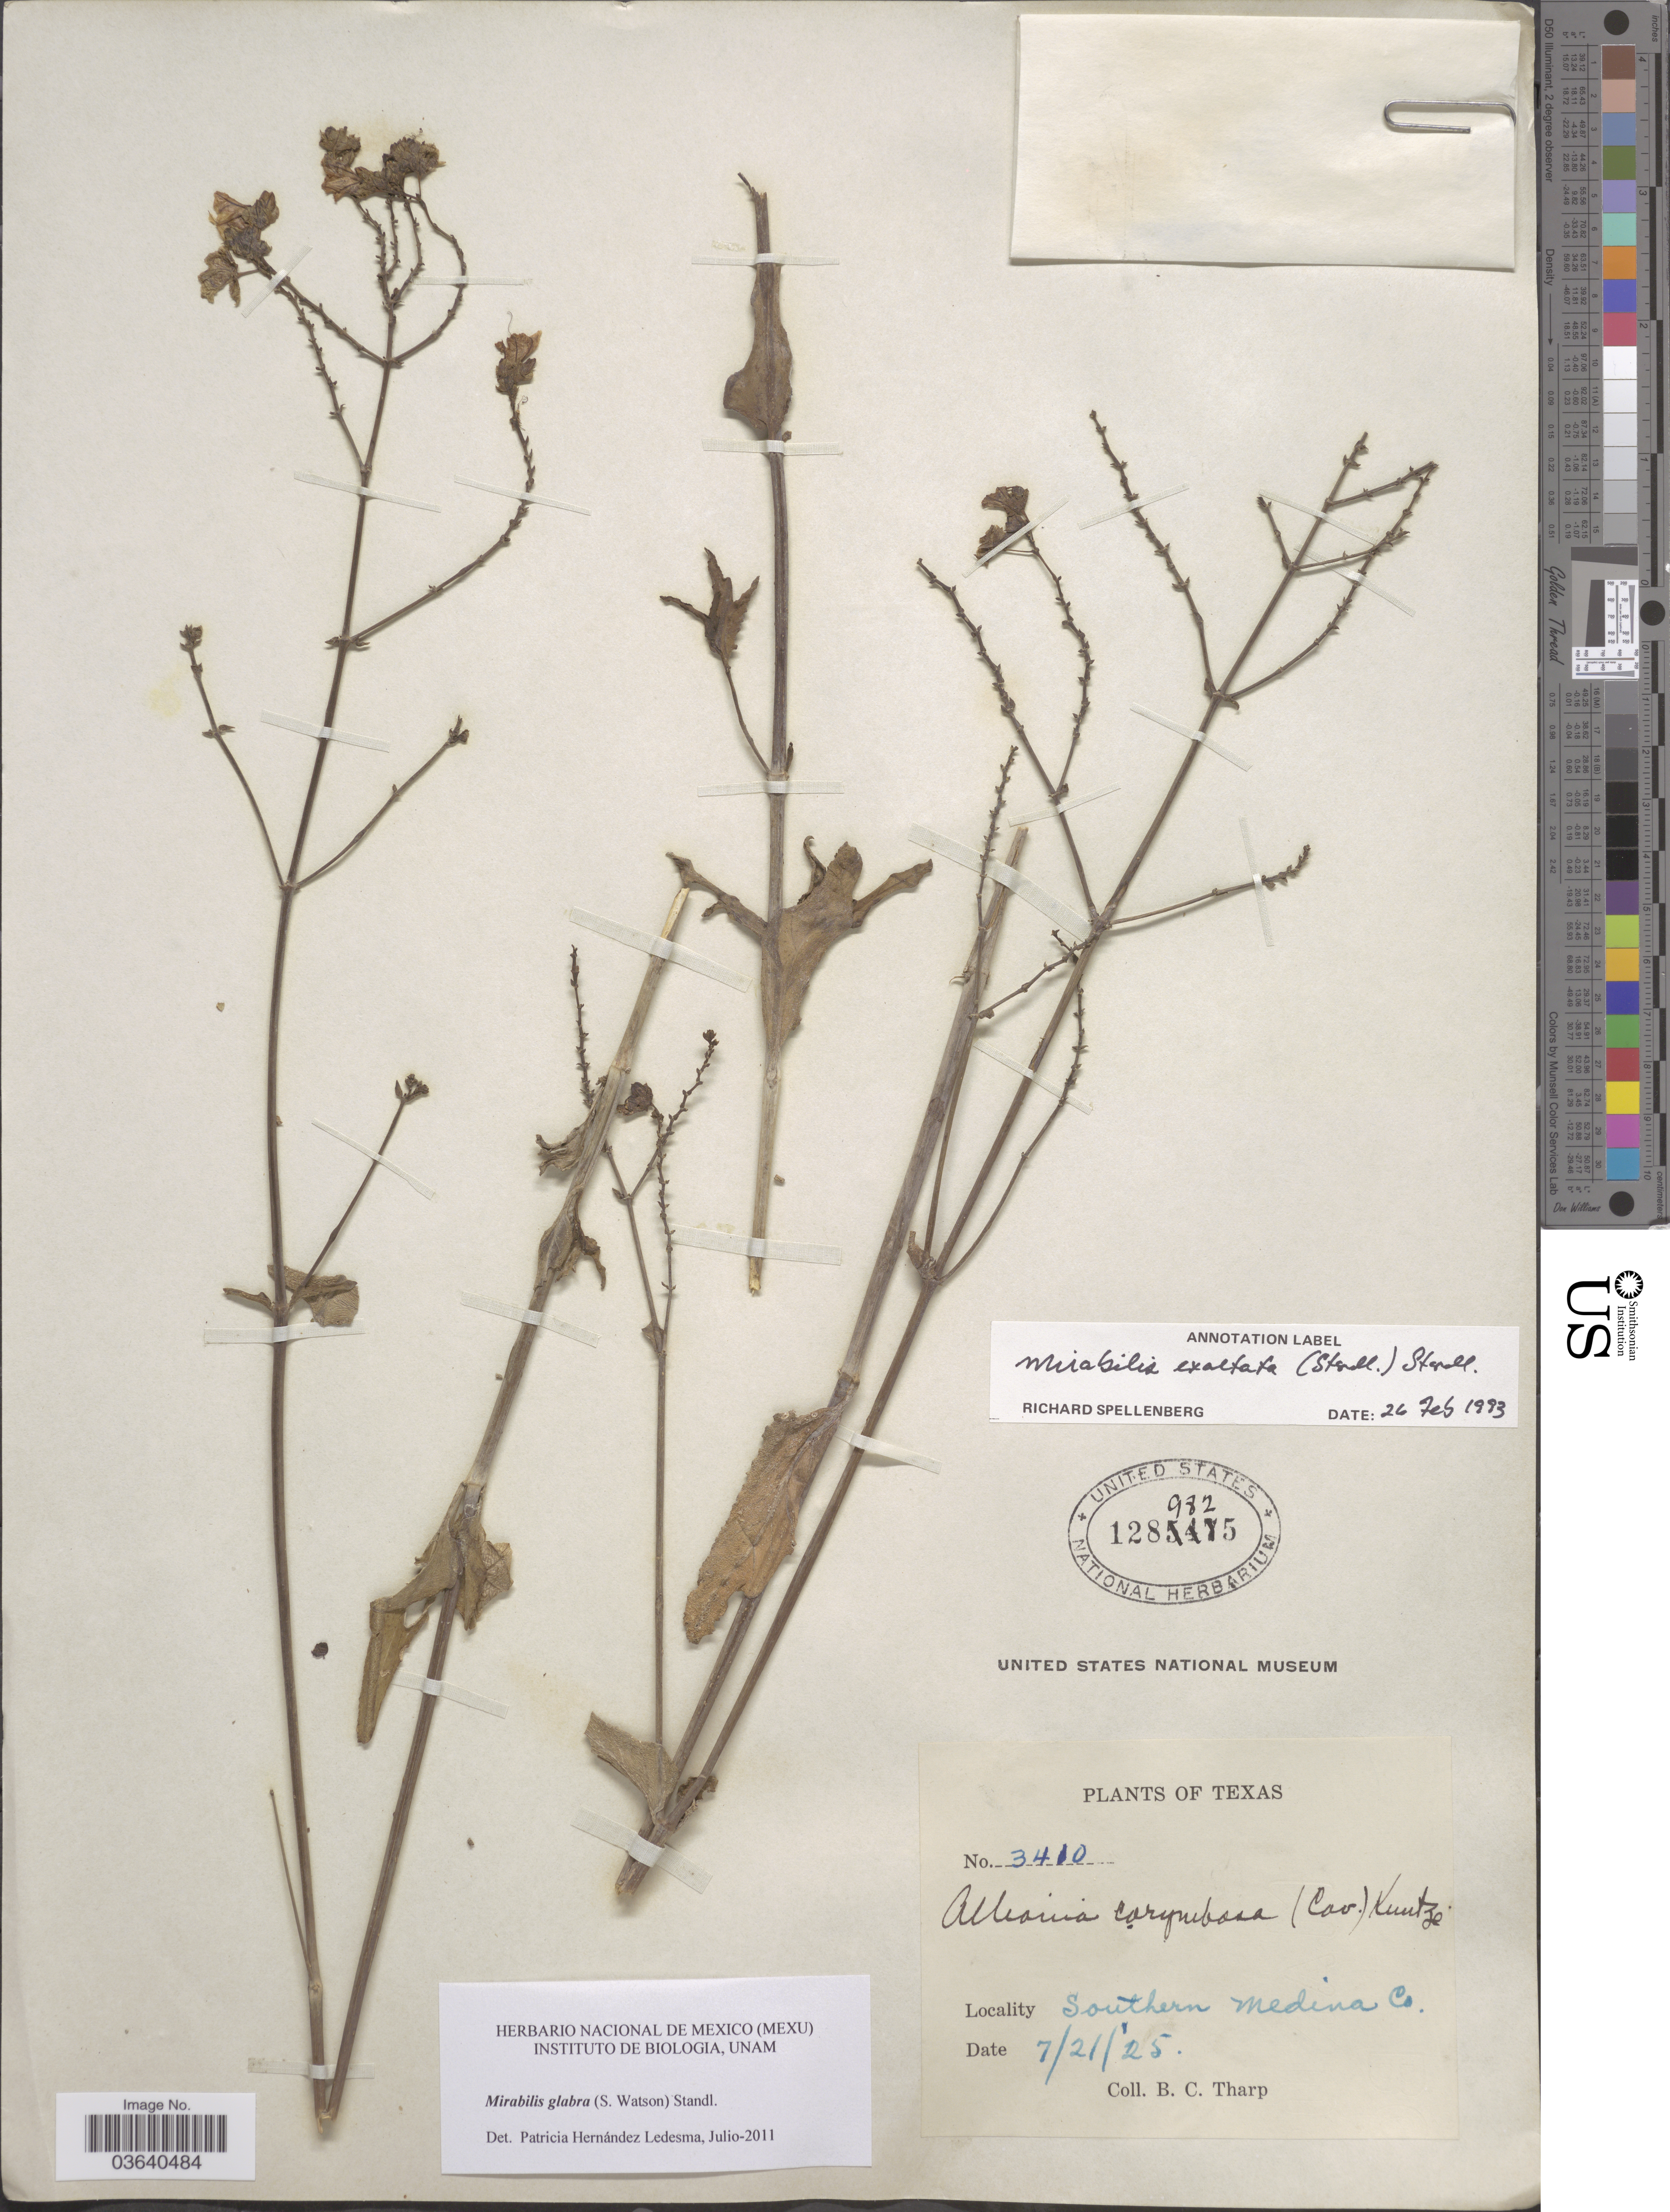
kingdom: Plantae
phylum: Tracheophyta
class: Magnoliopsida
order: Caryophyllales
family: Nyctaginaceae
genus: Mirabilis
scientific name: Mirabilis glabra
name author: (S. Watson) Standl.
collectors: B. C. Tharp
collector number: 3410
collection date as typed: Transcribed d/m/y: 21/7/25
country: United States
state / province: Texas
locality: Southern Medina Co.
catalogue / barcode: US 1289825